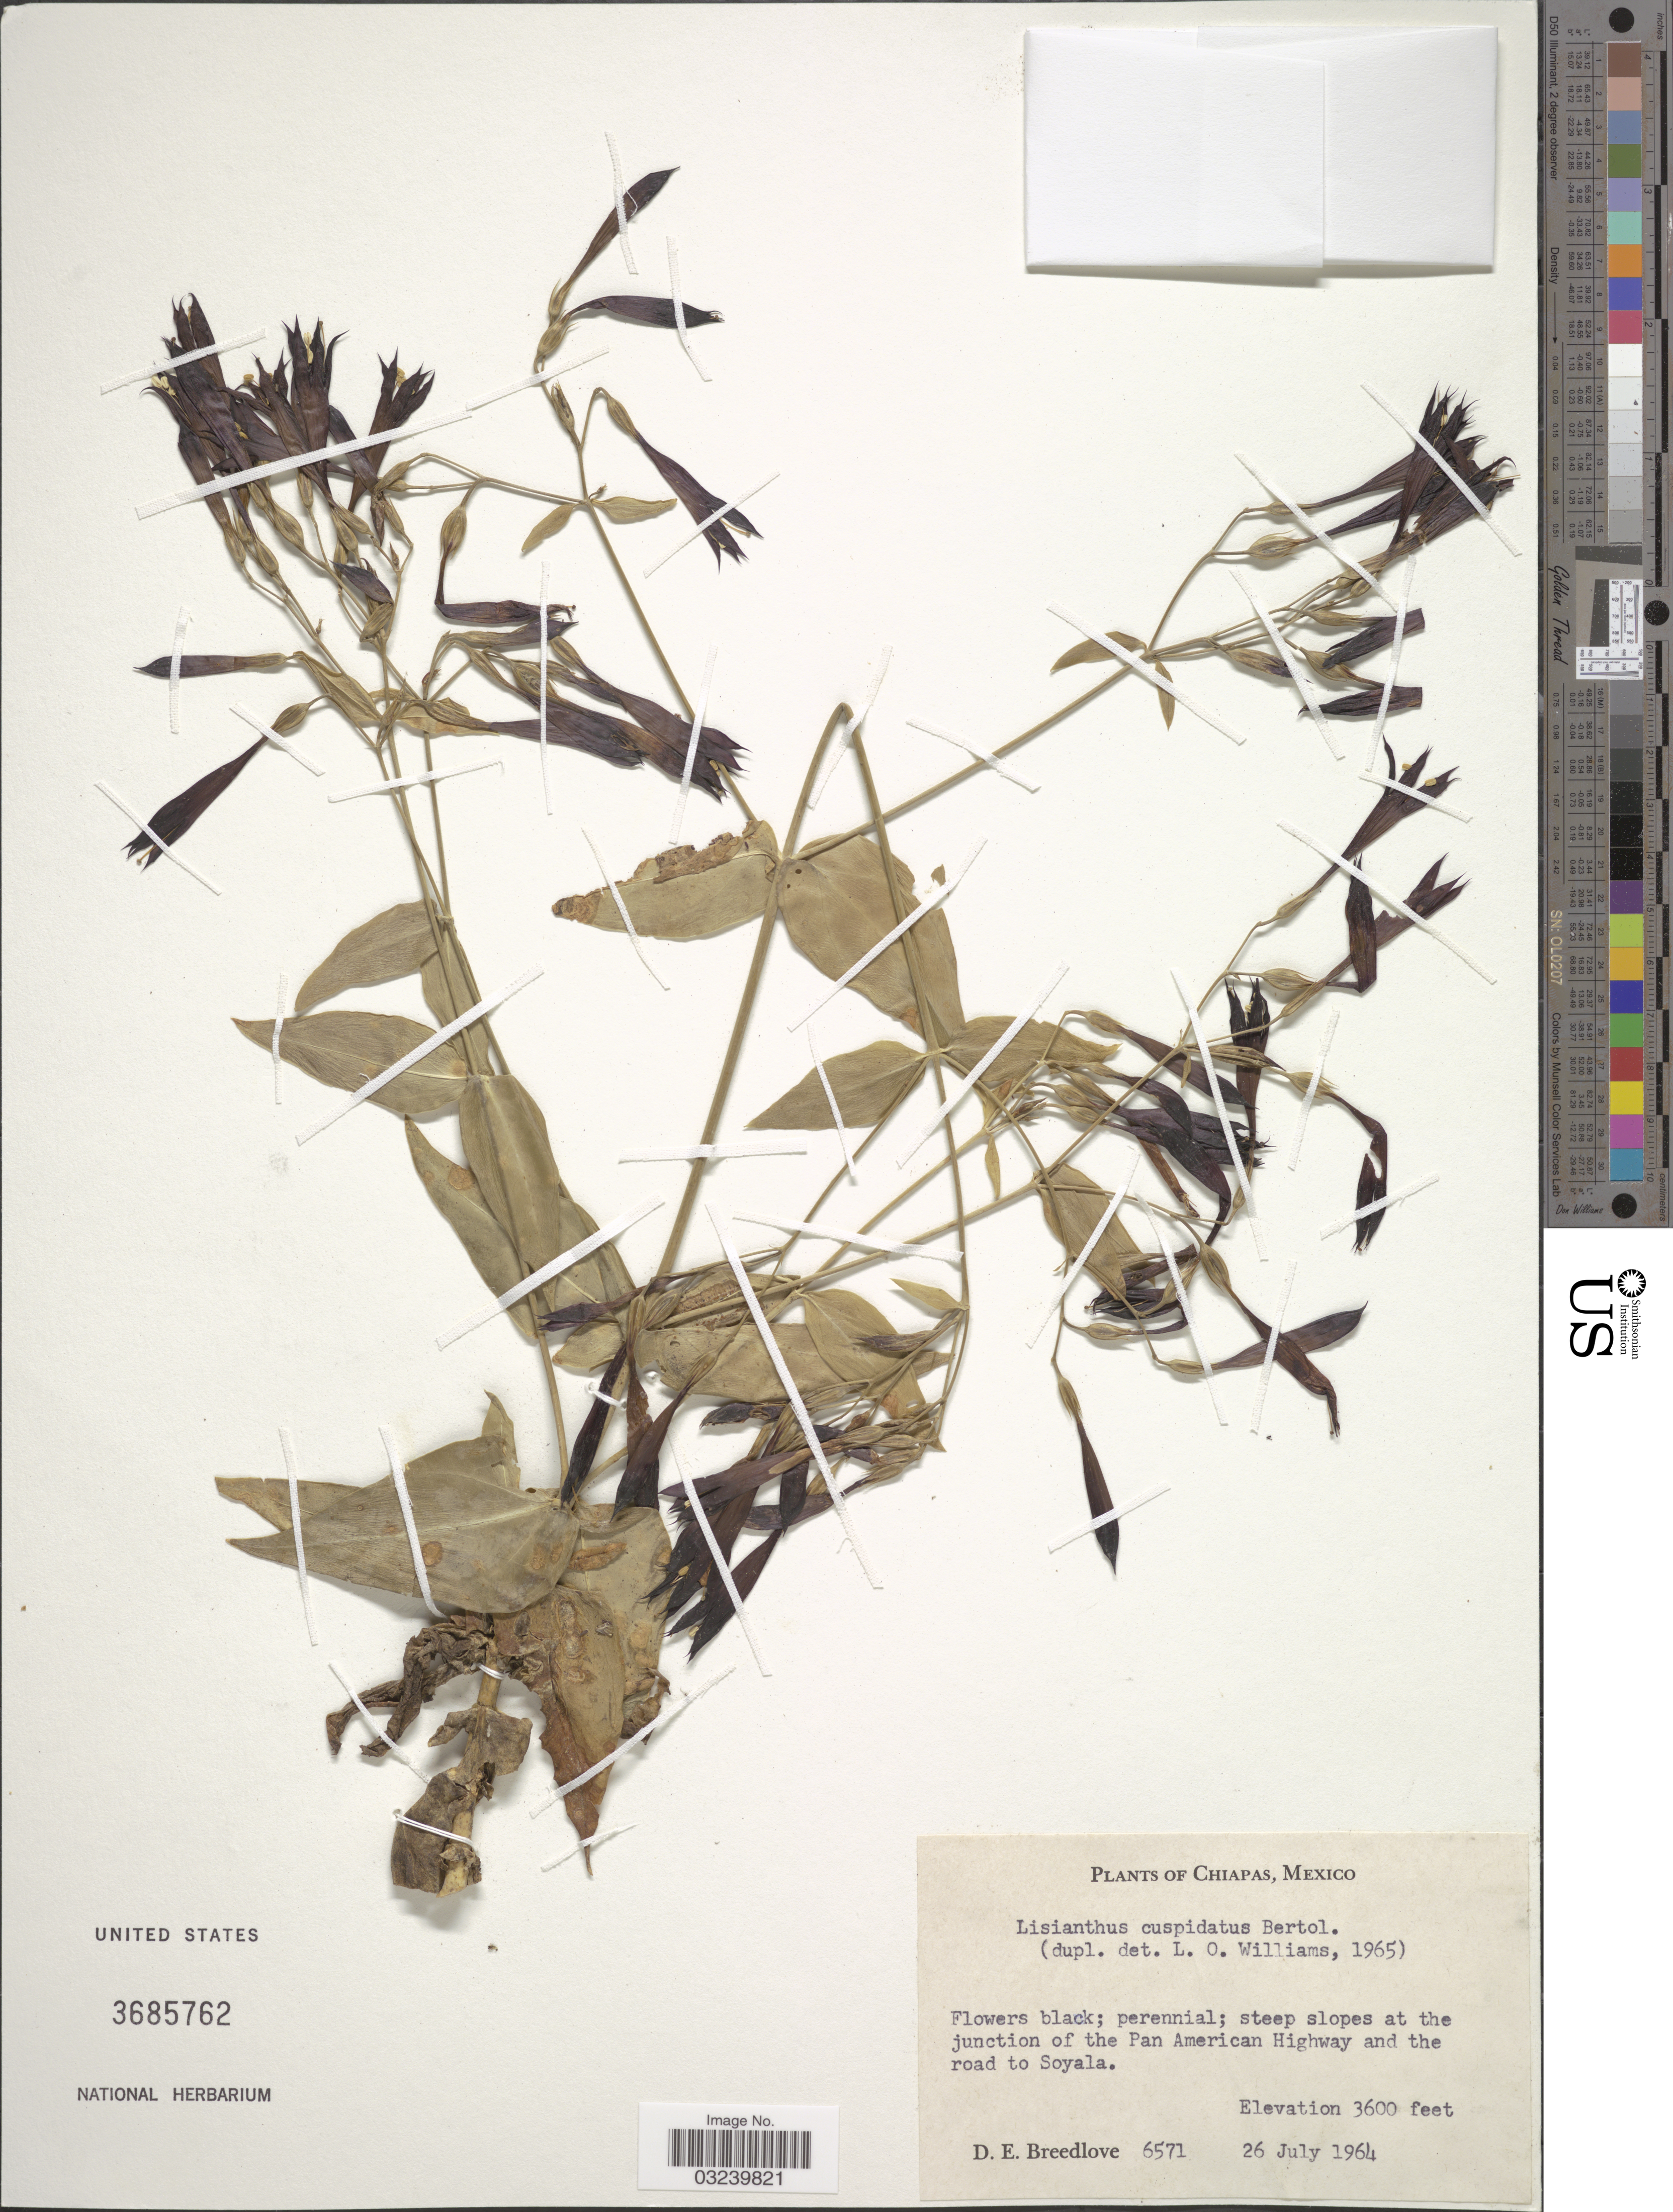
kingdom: Plantae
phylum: Tracheophyta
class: Magnoliopsida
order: Gentianales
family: Gentianaceae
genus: Lisianthius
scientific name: Lisianthius cuspidatus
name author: Bertol.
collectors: D. E. Breedlove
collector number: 6571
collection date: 1964-07-26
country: Mexico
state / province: Chiapas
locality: Steep slopes at the junction of the Pan American Highway and the road Soyala.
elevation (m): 1097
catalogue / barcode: US 3685762